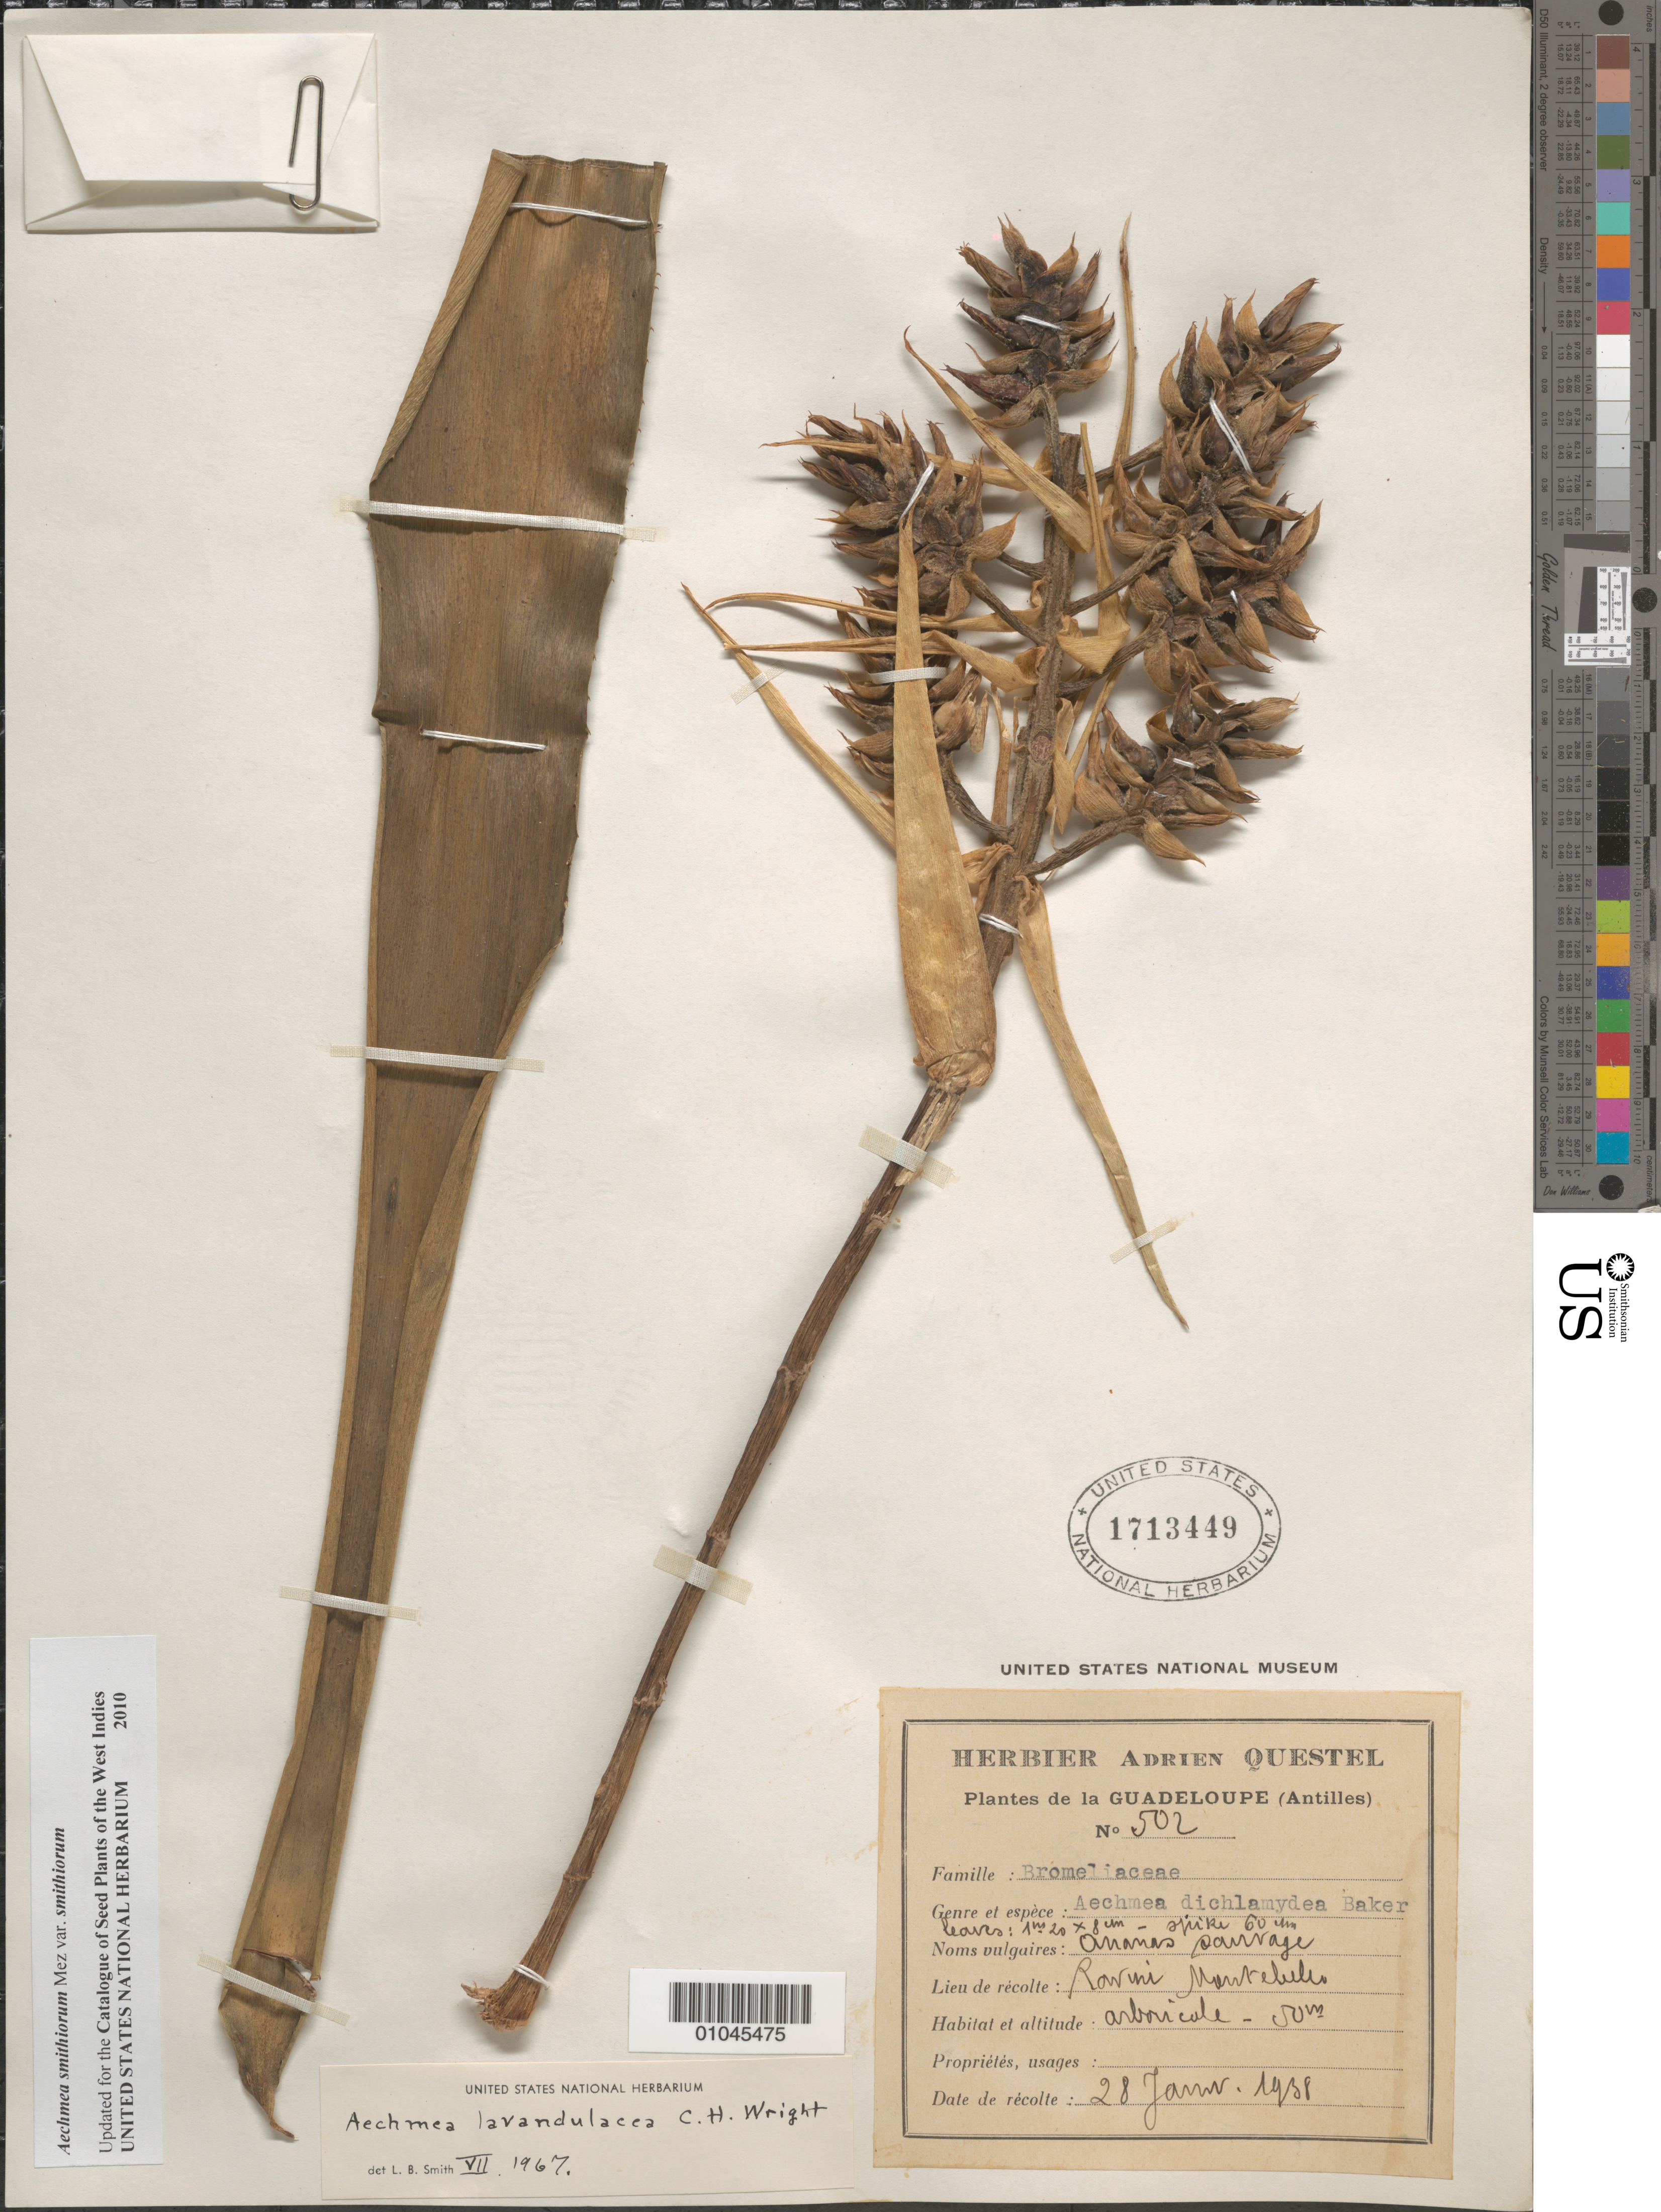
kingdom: Plantae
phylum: Tracheophyta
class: Liliopsida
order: Poales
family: Bromeliaceae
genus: Aechmea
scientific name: Aechmea smithiorum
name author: Mez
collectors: A. Questel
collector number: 502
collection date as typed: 28 Jan 1938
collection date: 1938-01-28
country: Guadeloupe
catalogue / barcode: US 1713449